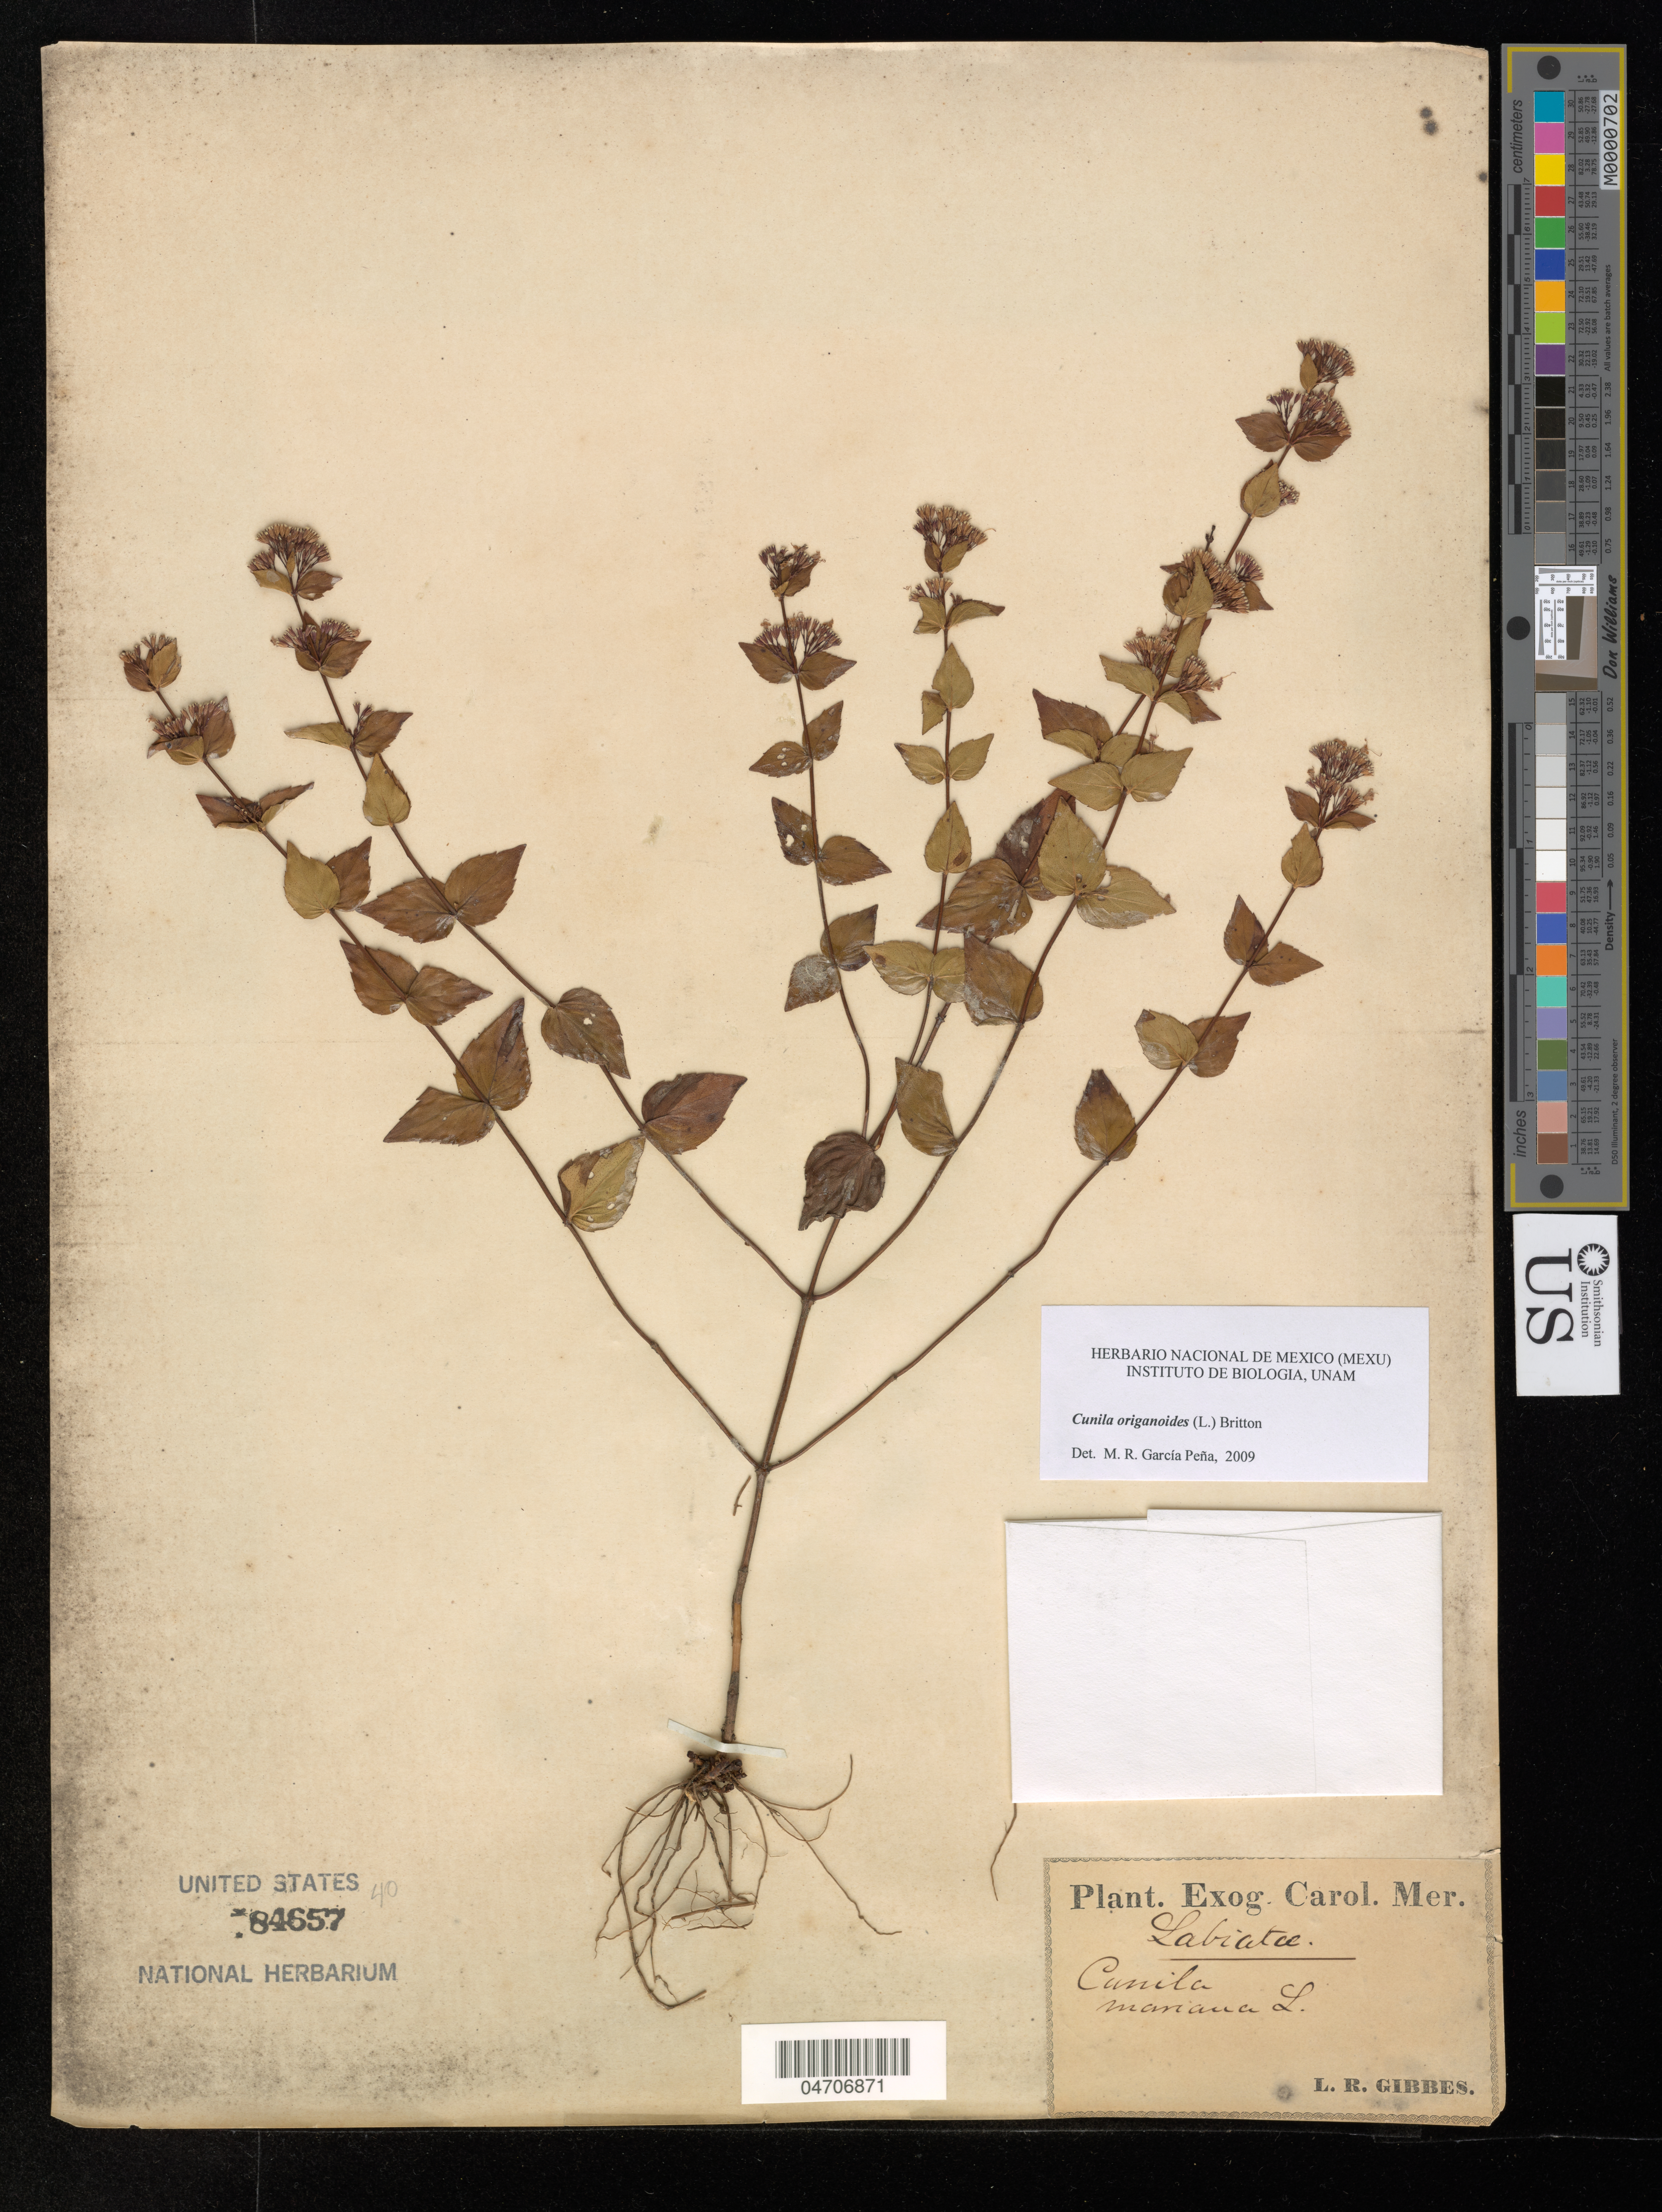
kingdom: Plantae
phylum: Tracheophyta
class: Magnoliopsida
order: Lamiales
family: Lamiaceae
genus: Cunila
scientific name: Cunila origanoides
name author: (L.) Britton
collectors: L. Gibbes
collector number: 40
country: United States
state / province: South Carolina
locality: Plant. Exog. Carol. Merid.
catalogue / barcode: US 84657